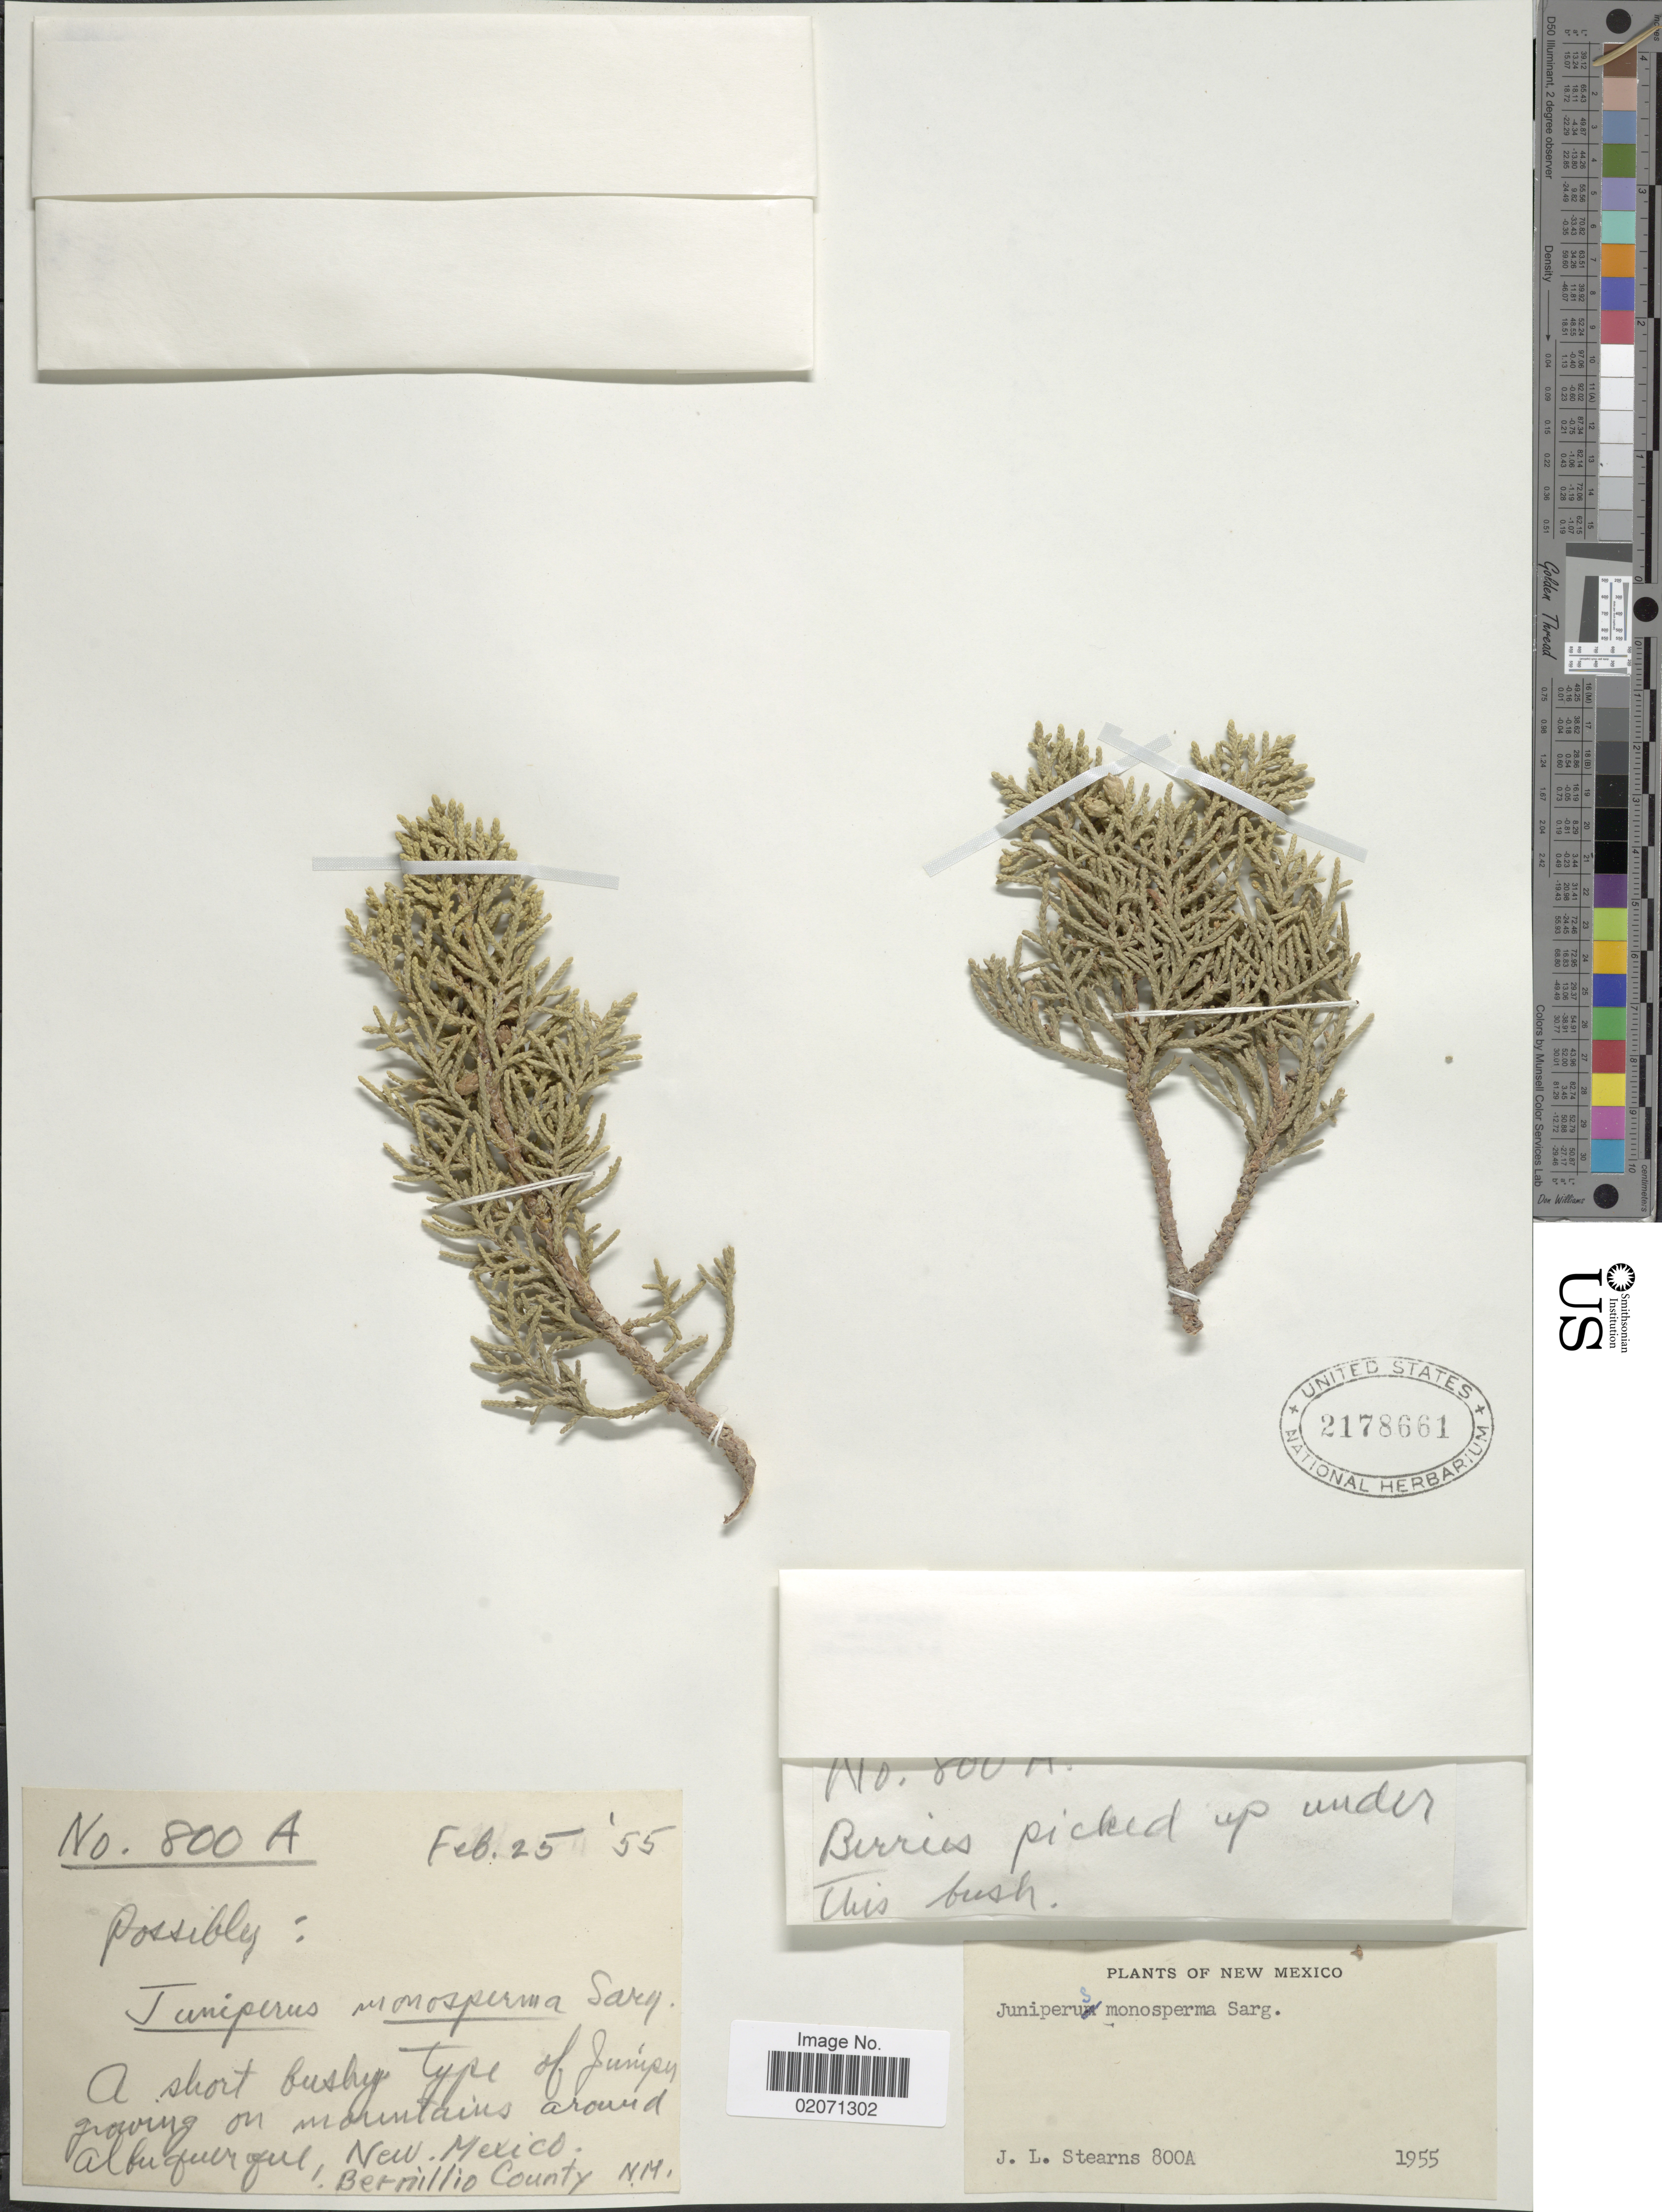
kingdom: Plantae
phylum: Tracheophyta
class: Pinopsida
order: Pinales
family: Cupressaceae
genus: Juniperus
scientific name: Juniperus monosperma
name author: (Engelm.) Sarg.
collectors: J. Stearns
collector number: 800A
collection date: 1955-02-25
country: United States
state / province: New Mexico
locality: On mountains around Albuquerque, Bernillo County N.M.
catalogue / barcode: US 2178661